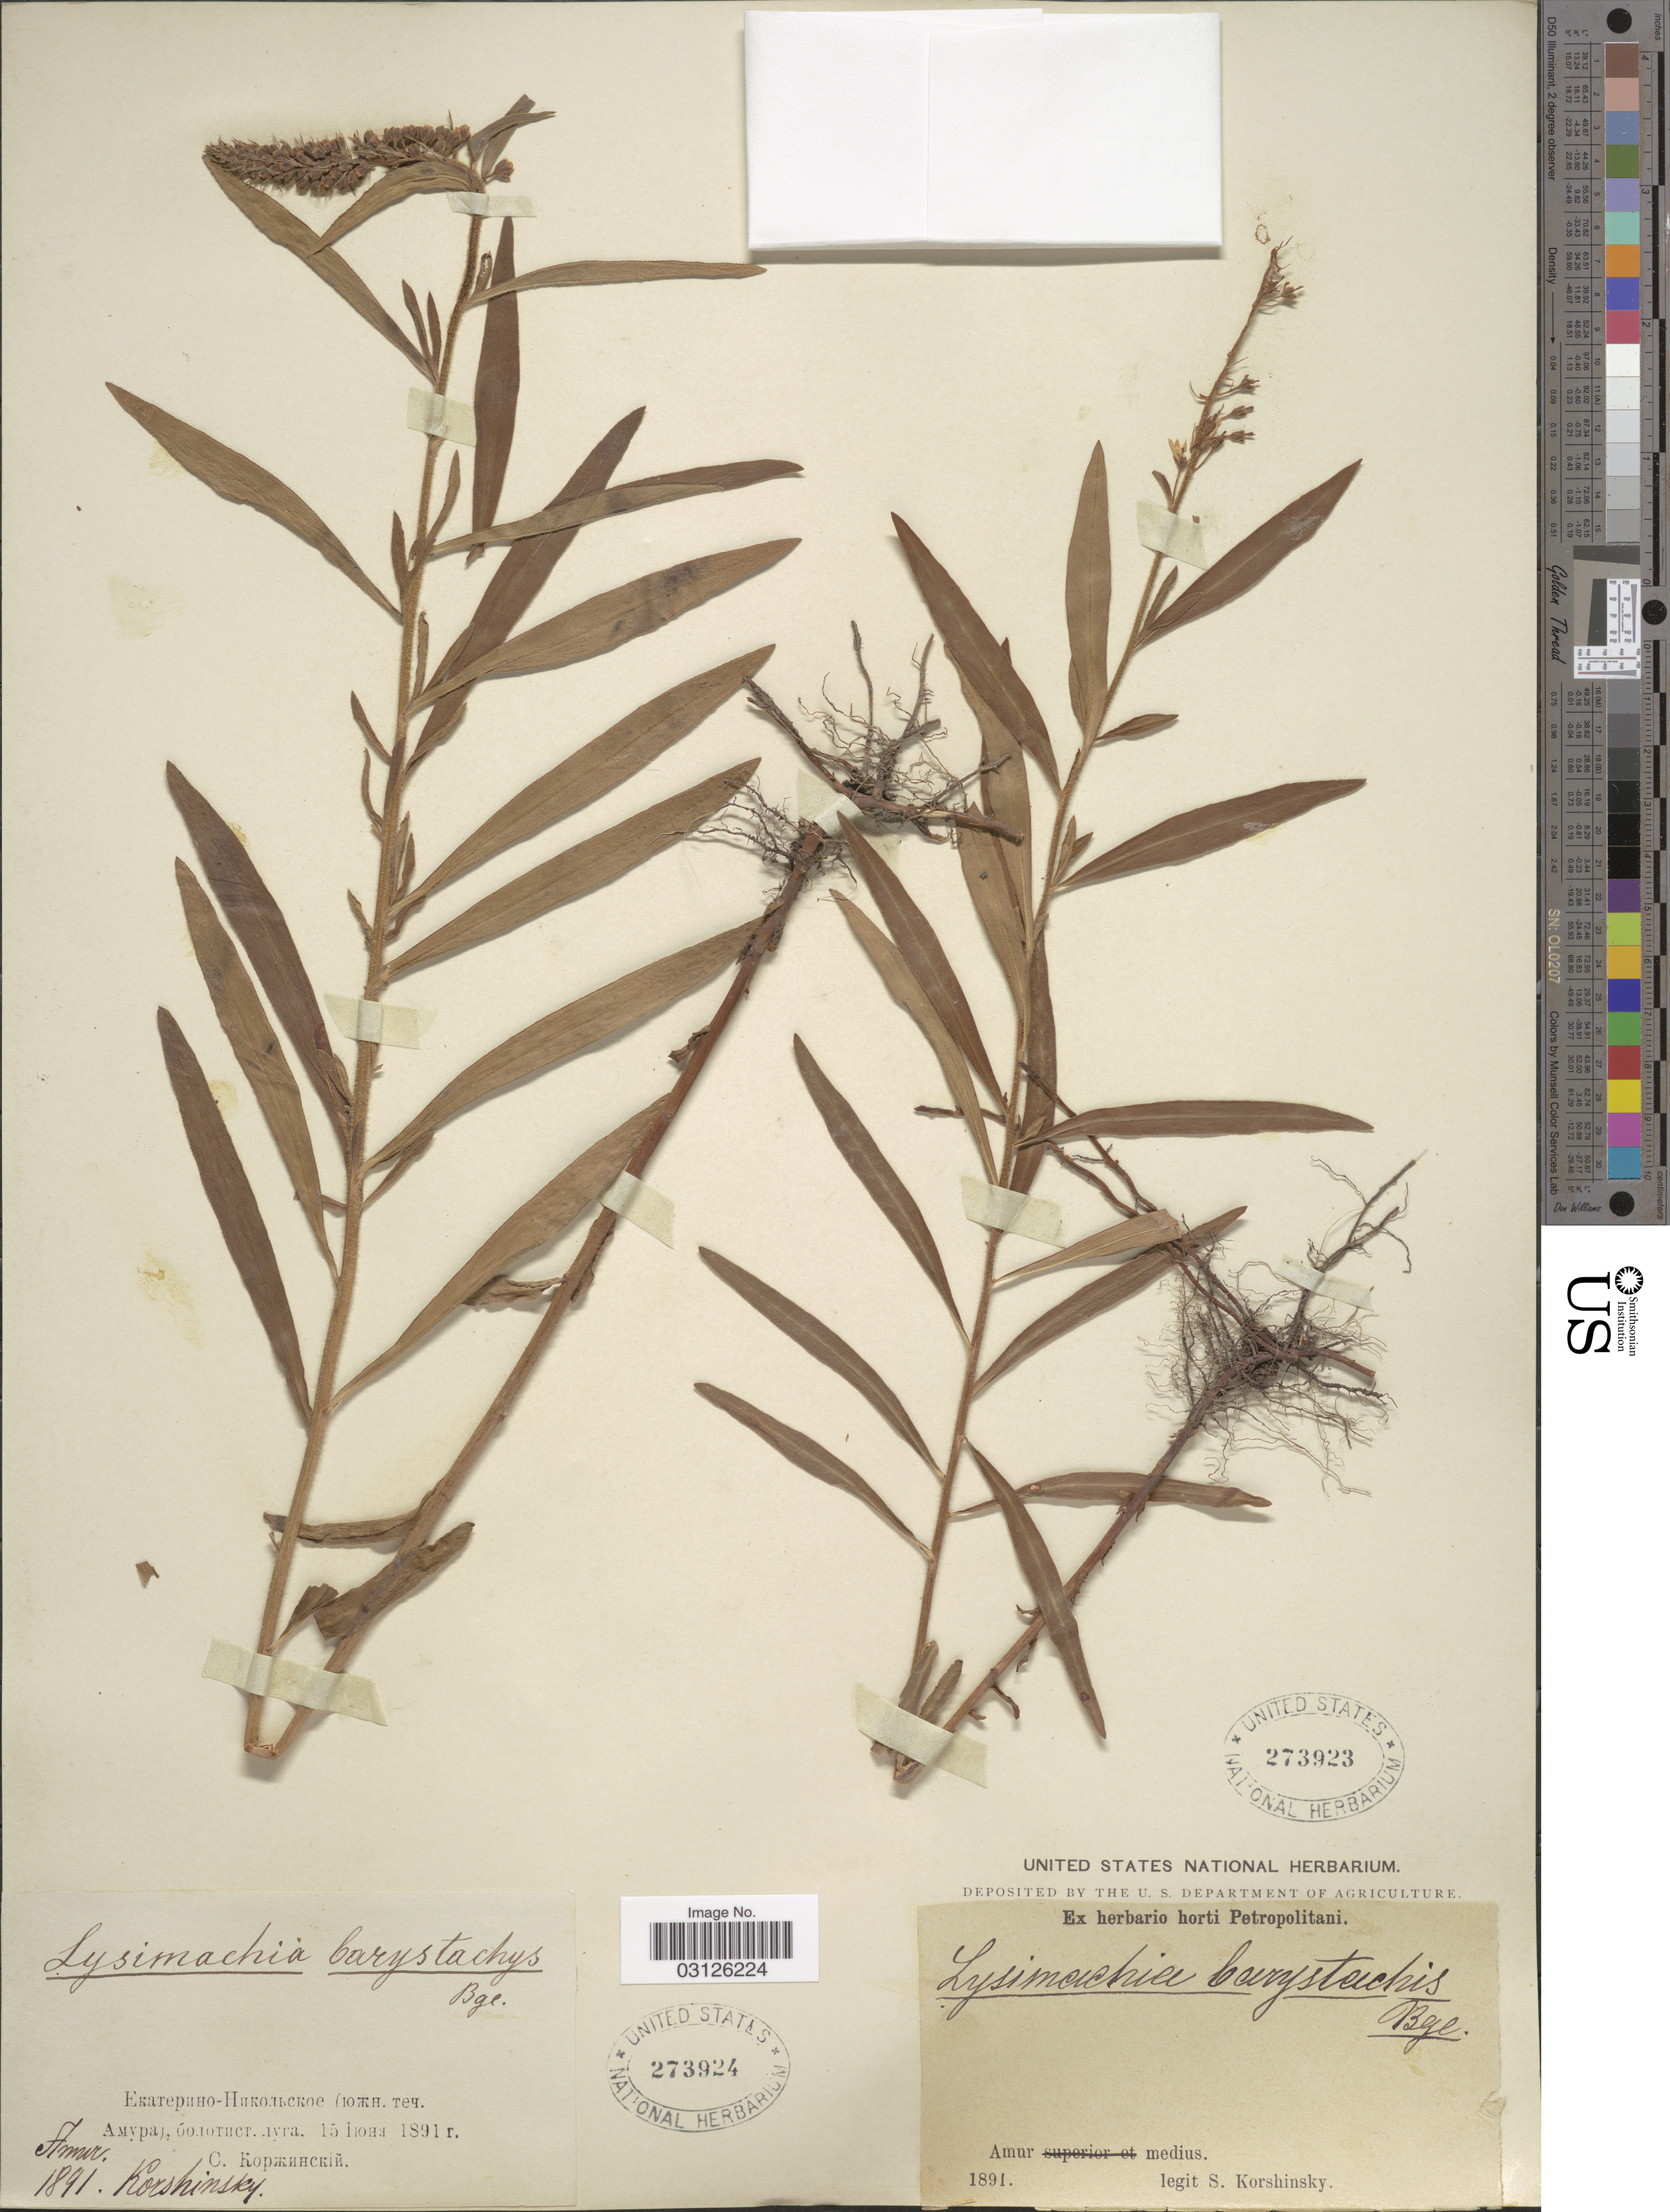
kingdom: Plantae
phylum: Tracheophyta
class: Magnoliopsida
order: Ericales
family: Primulaceae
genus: Lysimachia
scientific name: Lysimachia barystachys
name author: Bunge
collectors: S. I. Korshinsky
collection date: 1891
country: Russian Federation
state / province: Amur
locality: Amur medius.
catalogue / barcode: US 273923